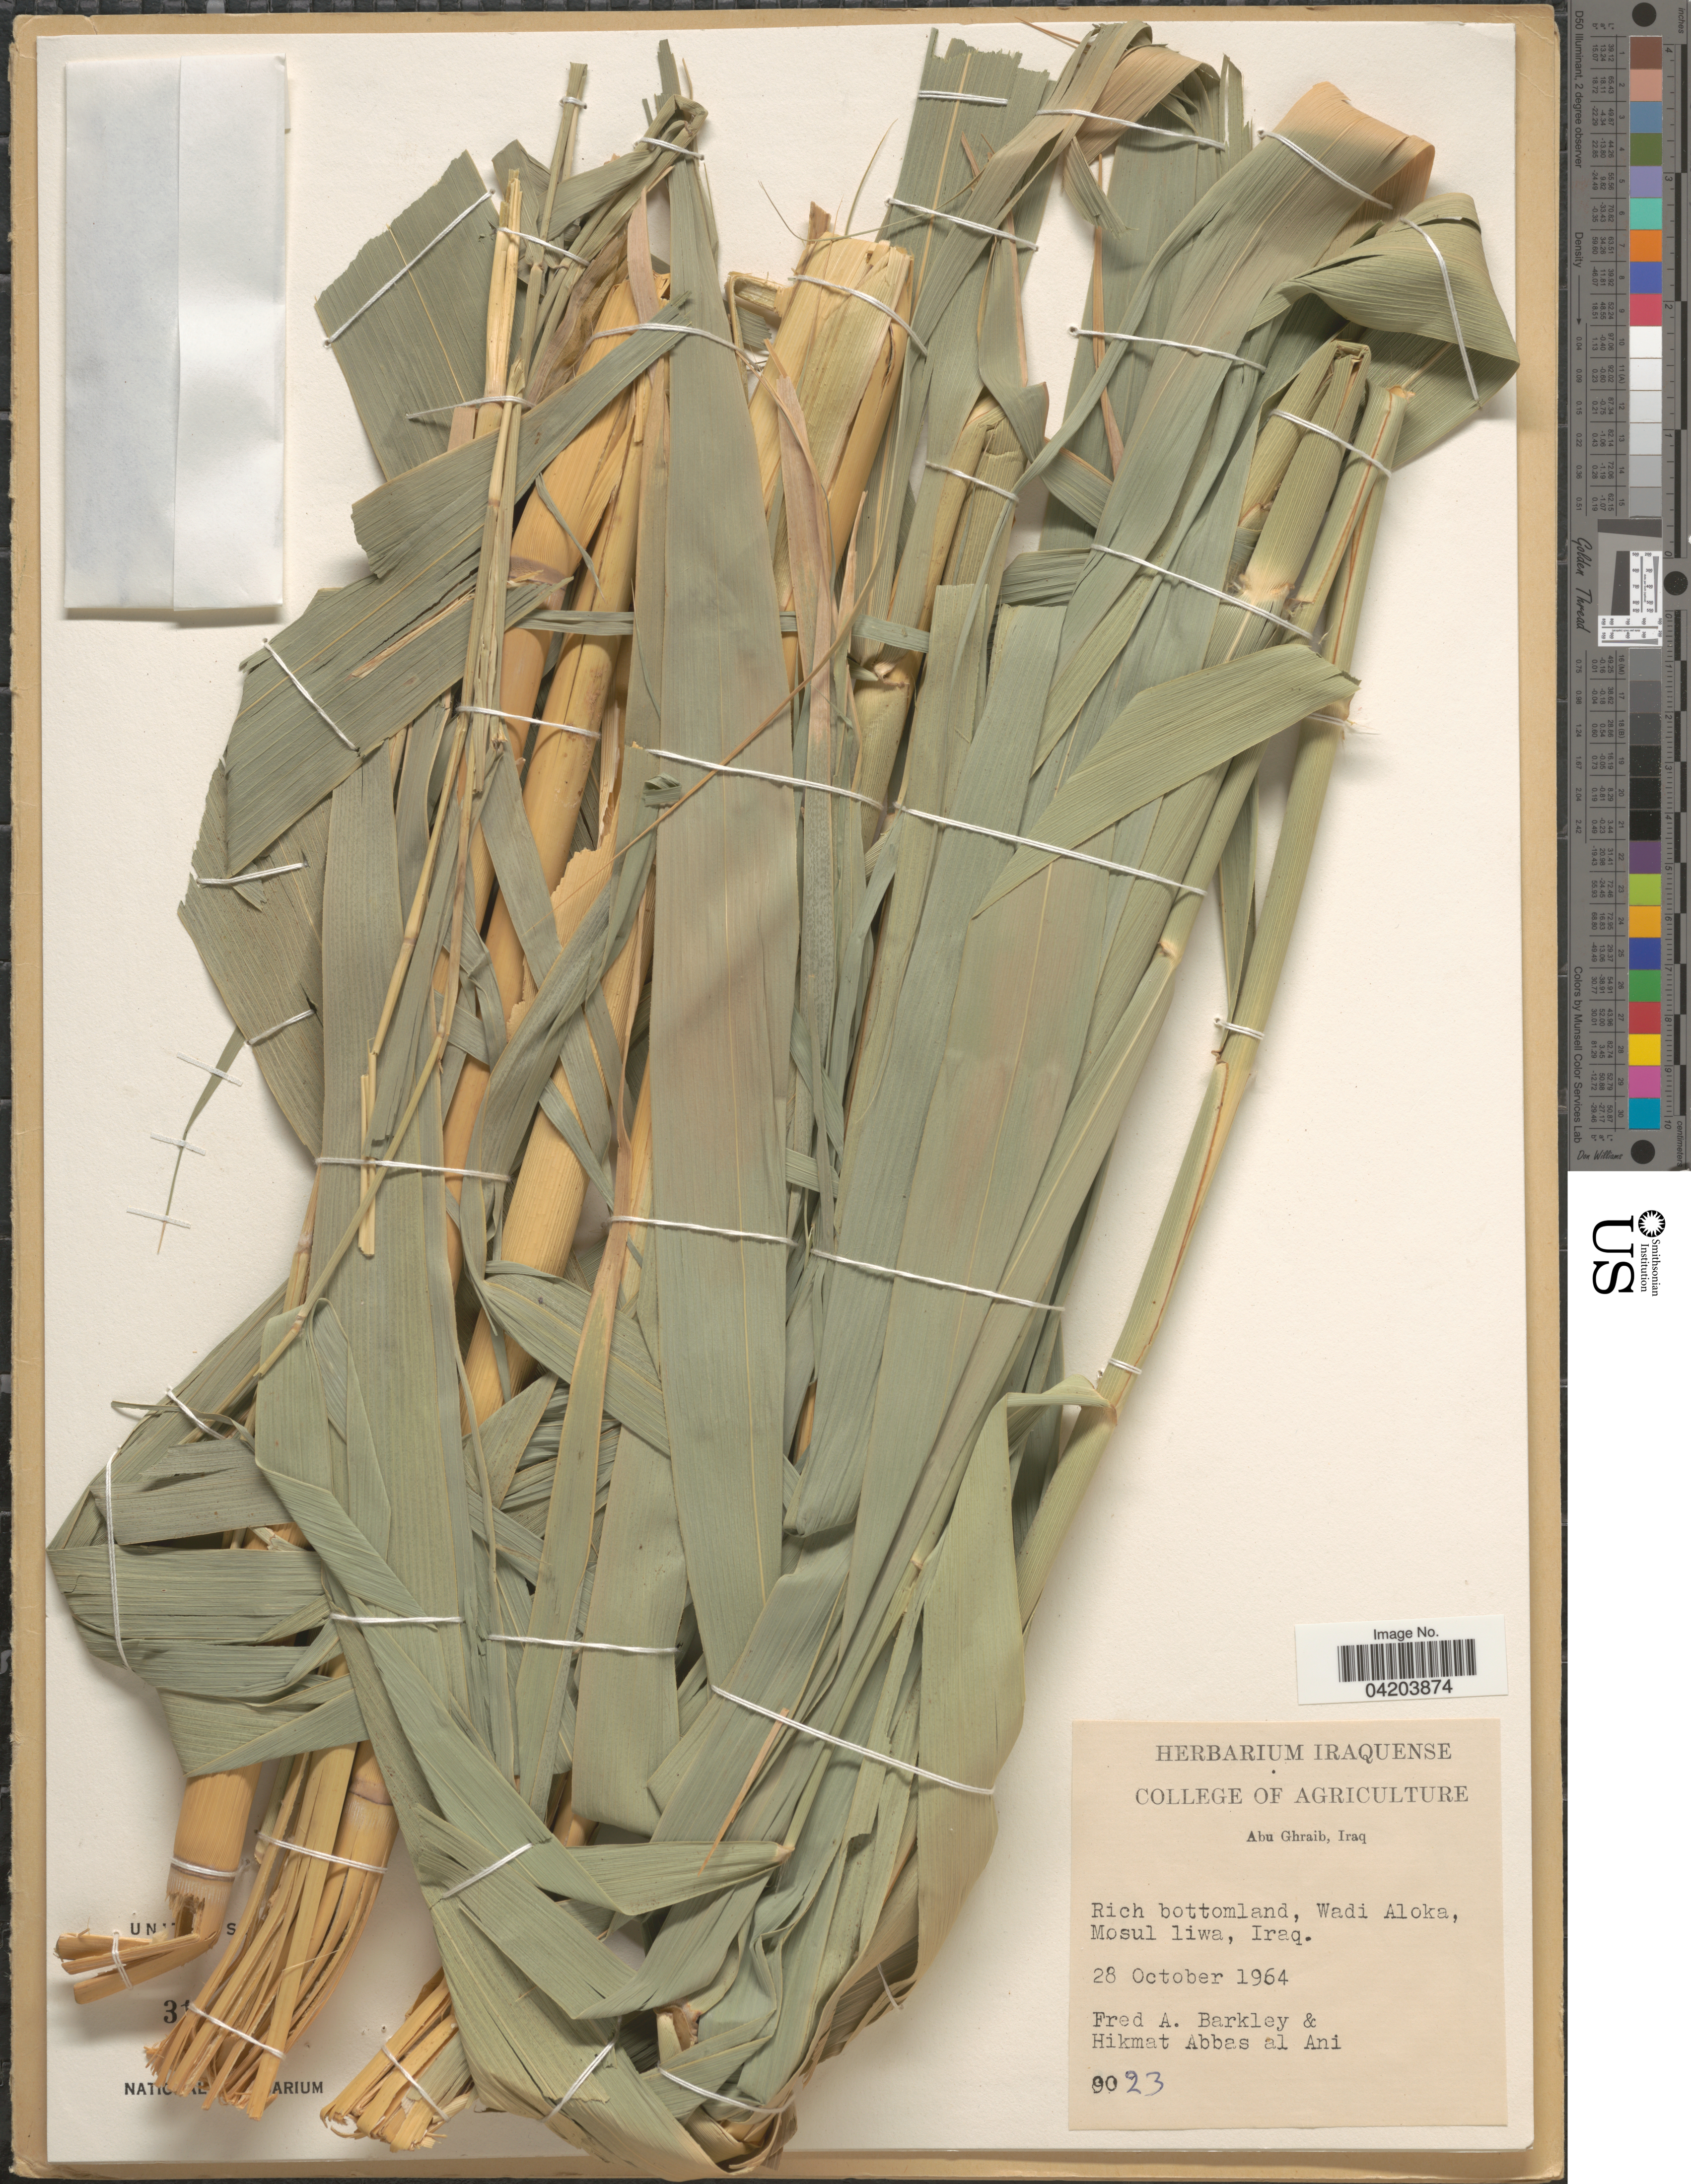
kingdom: Plantae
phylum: Tracheophyta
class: Liliopsida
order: Poales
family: Poaceae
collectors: F. A. Barkley & H. Abbas al Ani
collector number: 0023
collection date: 1964-10-28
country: Iraq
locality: Rich bottomland, Wadi Aloka, Mosul liwa.